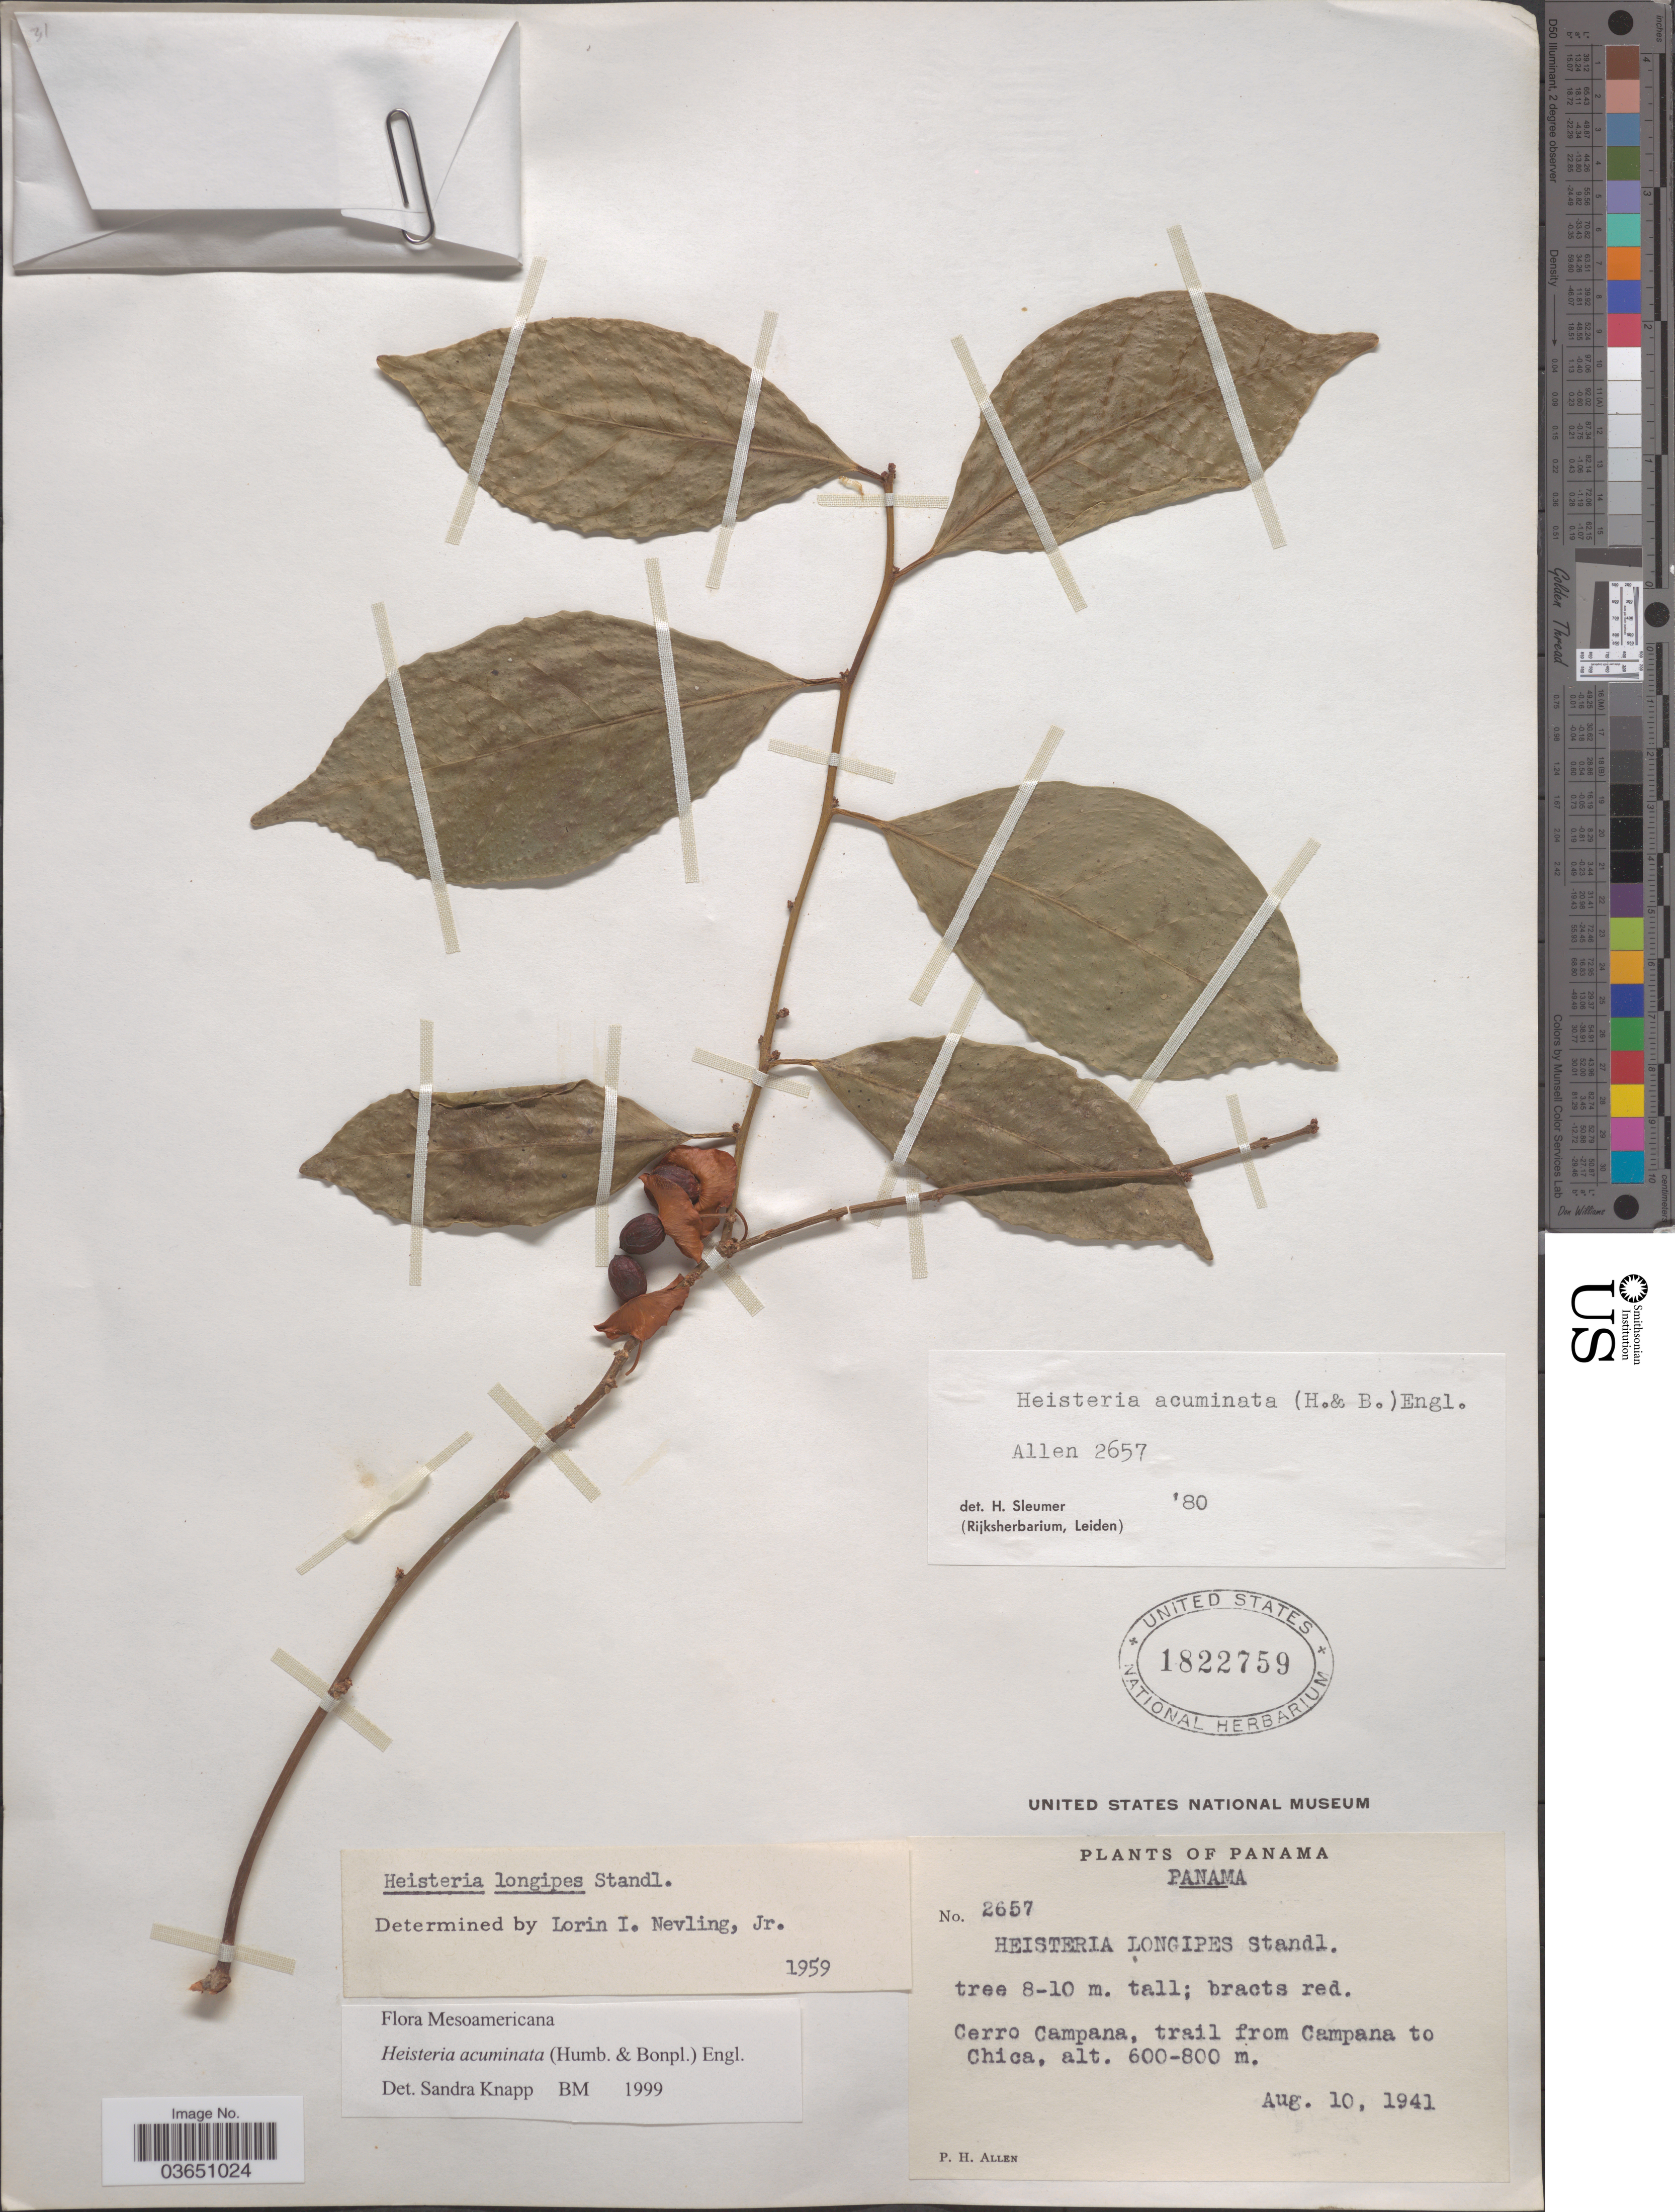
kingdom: Plantae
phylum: Tracheophyta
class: Magnoliopsida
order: Santalales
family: Erythropalaceae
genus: Heisteria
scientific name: Heisteria acuminata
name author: (Humb. & Bonpl.) Engl.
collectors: P. H. Allen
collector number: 2657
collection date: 1941-08-10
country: Panama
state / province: Panamá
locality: Cerro Campana, trail from Campana to Chica.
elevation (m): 600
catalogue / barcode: US 1822759